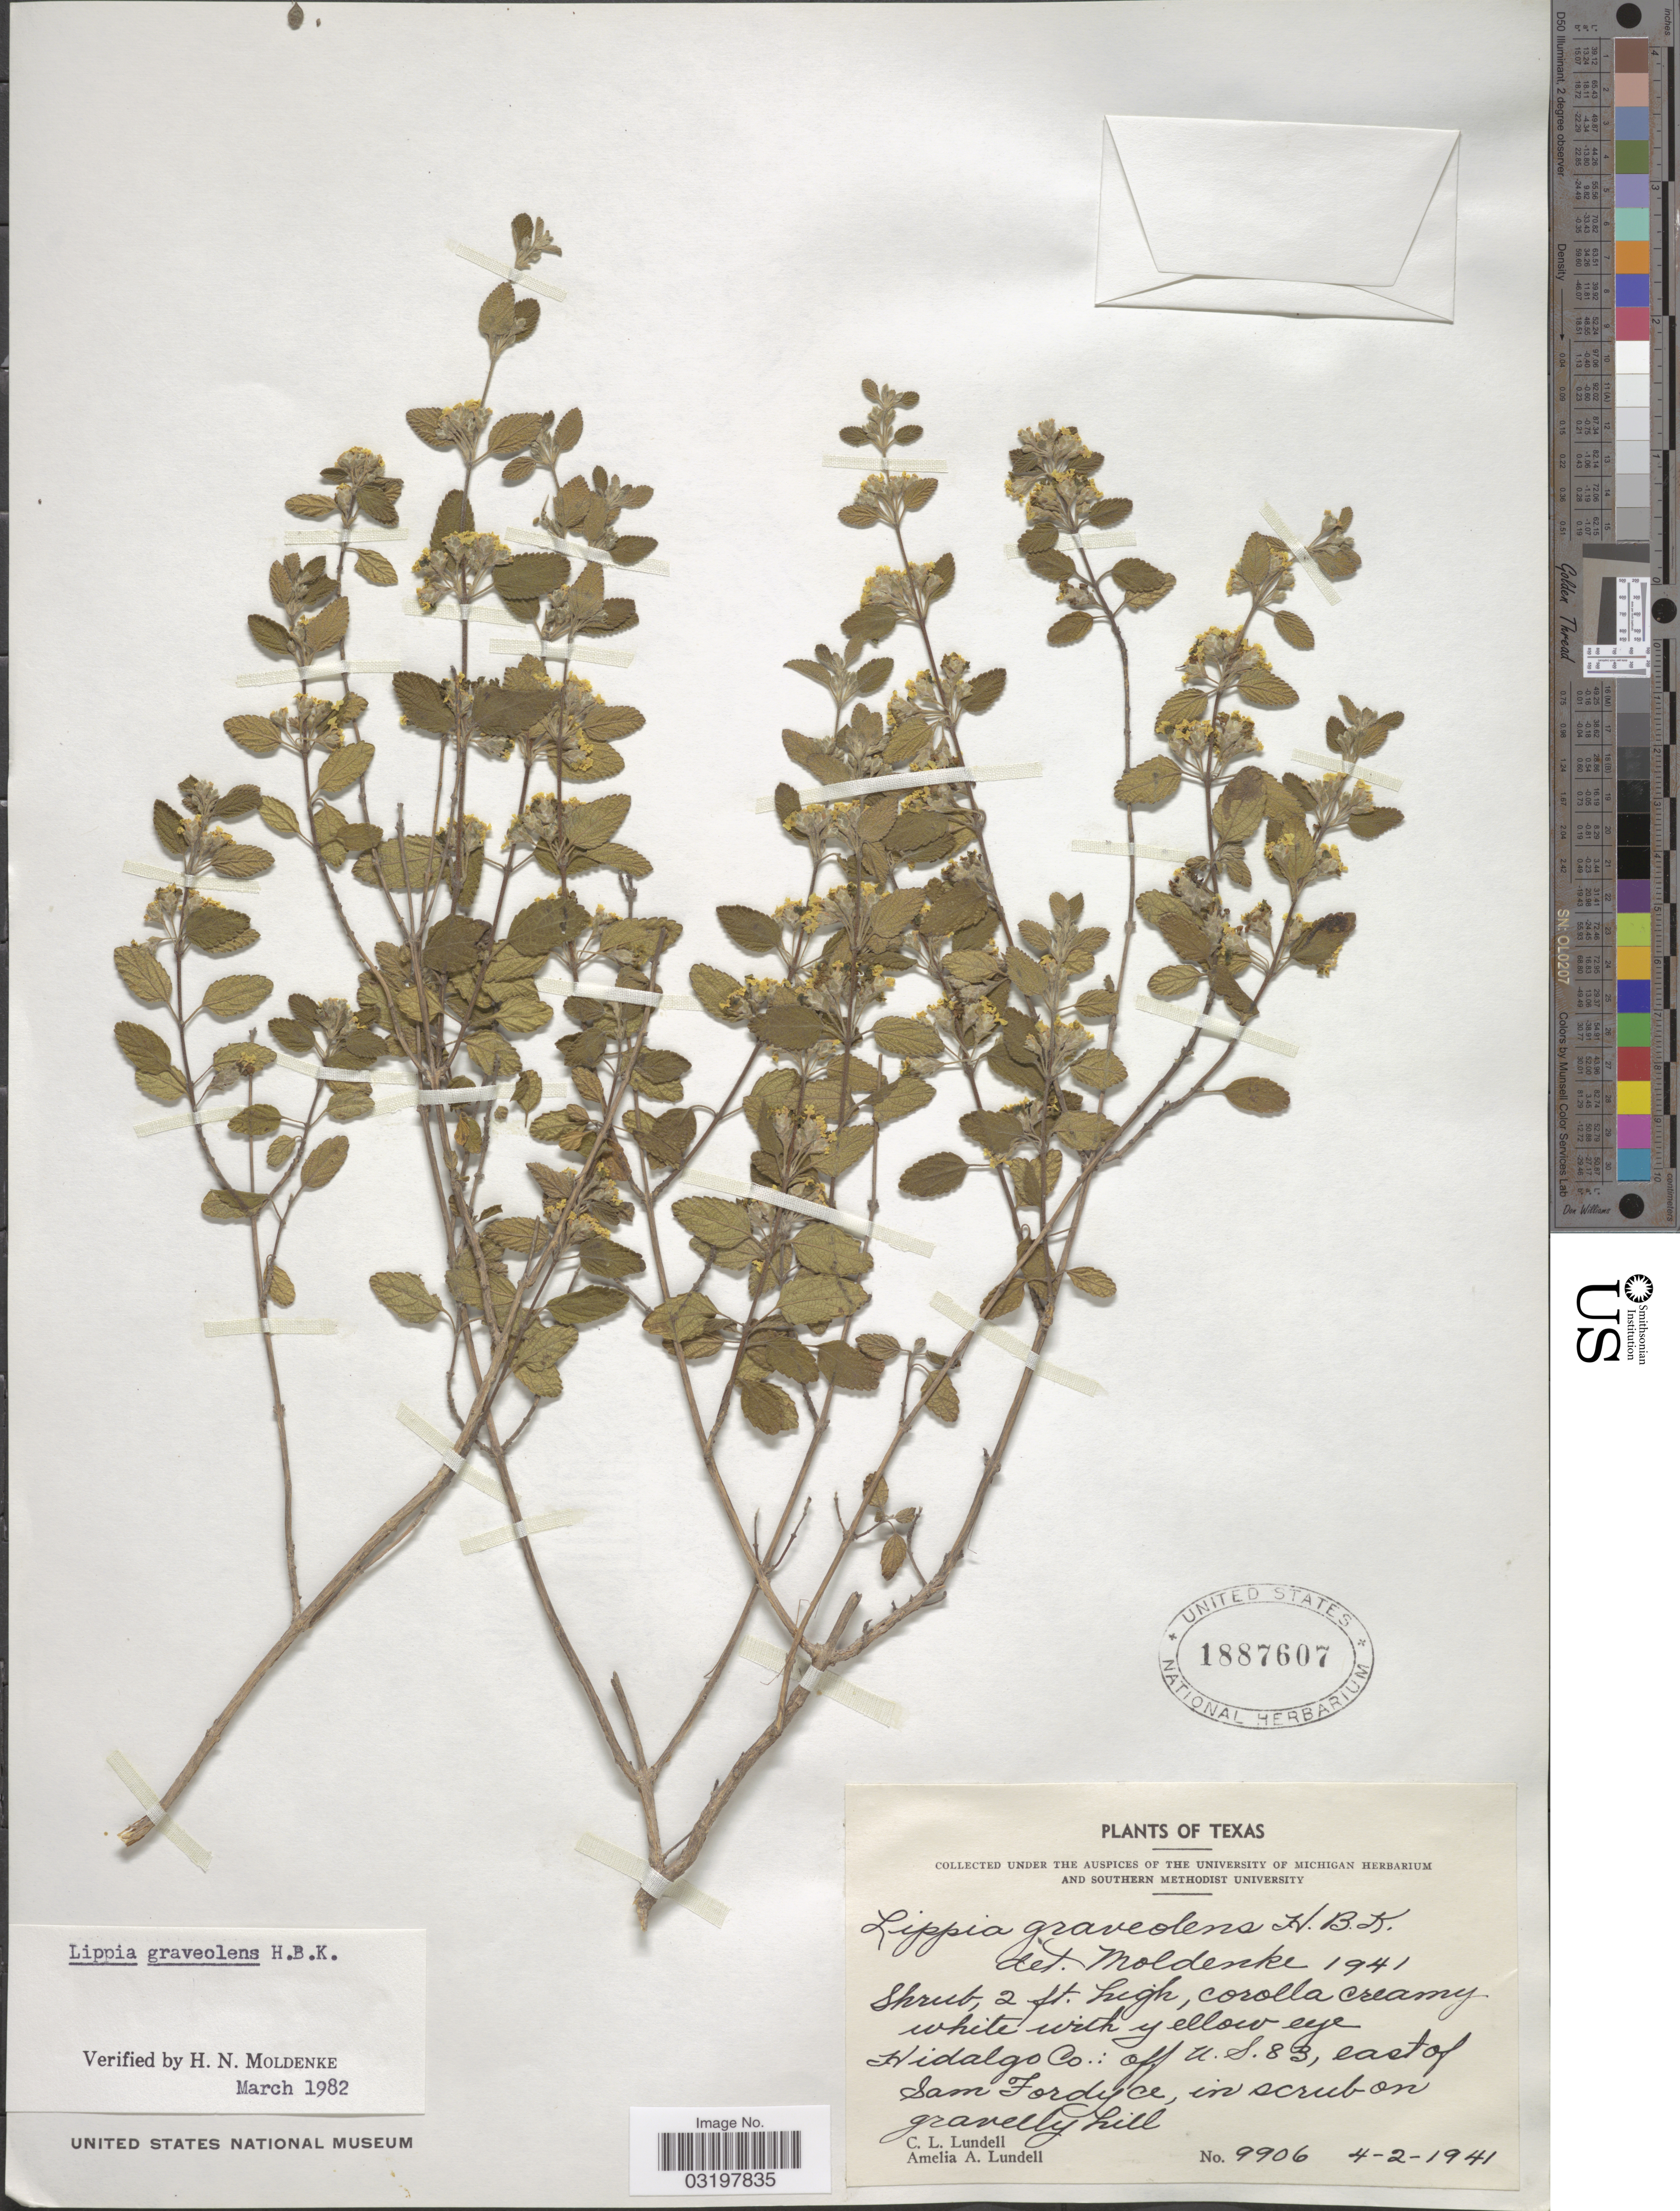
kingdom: Plantae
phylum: Tracheophyta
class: Magnoliopsida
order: Lamiales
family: Verbenaceae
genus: Lippia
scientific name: Lippia graveolens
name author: Kunth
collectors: C. L. Lundell & A. A. Lundell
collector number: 9906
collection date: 1941-04-02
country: United States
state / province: Texas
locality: Hidalgo Co.: off U.S. 83, east of Sam Fordyce, in scrub on gravelly hill.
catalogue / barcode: US 1887607